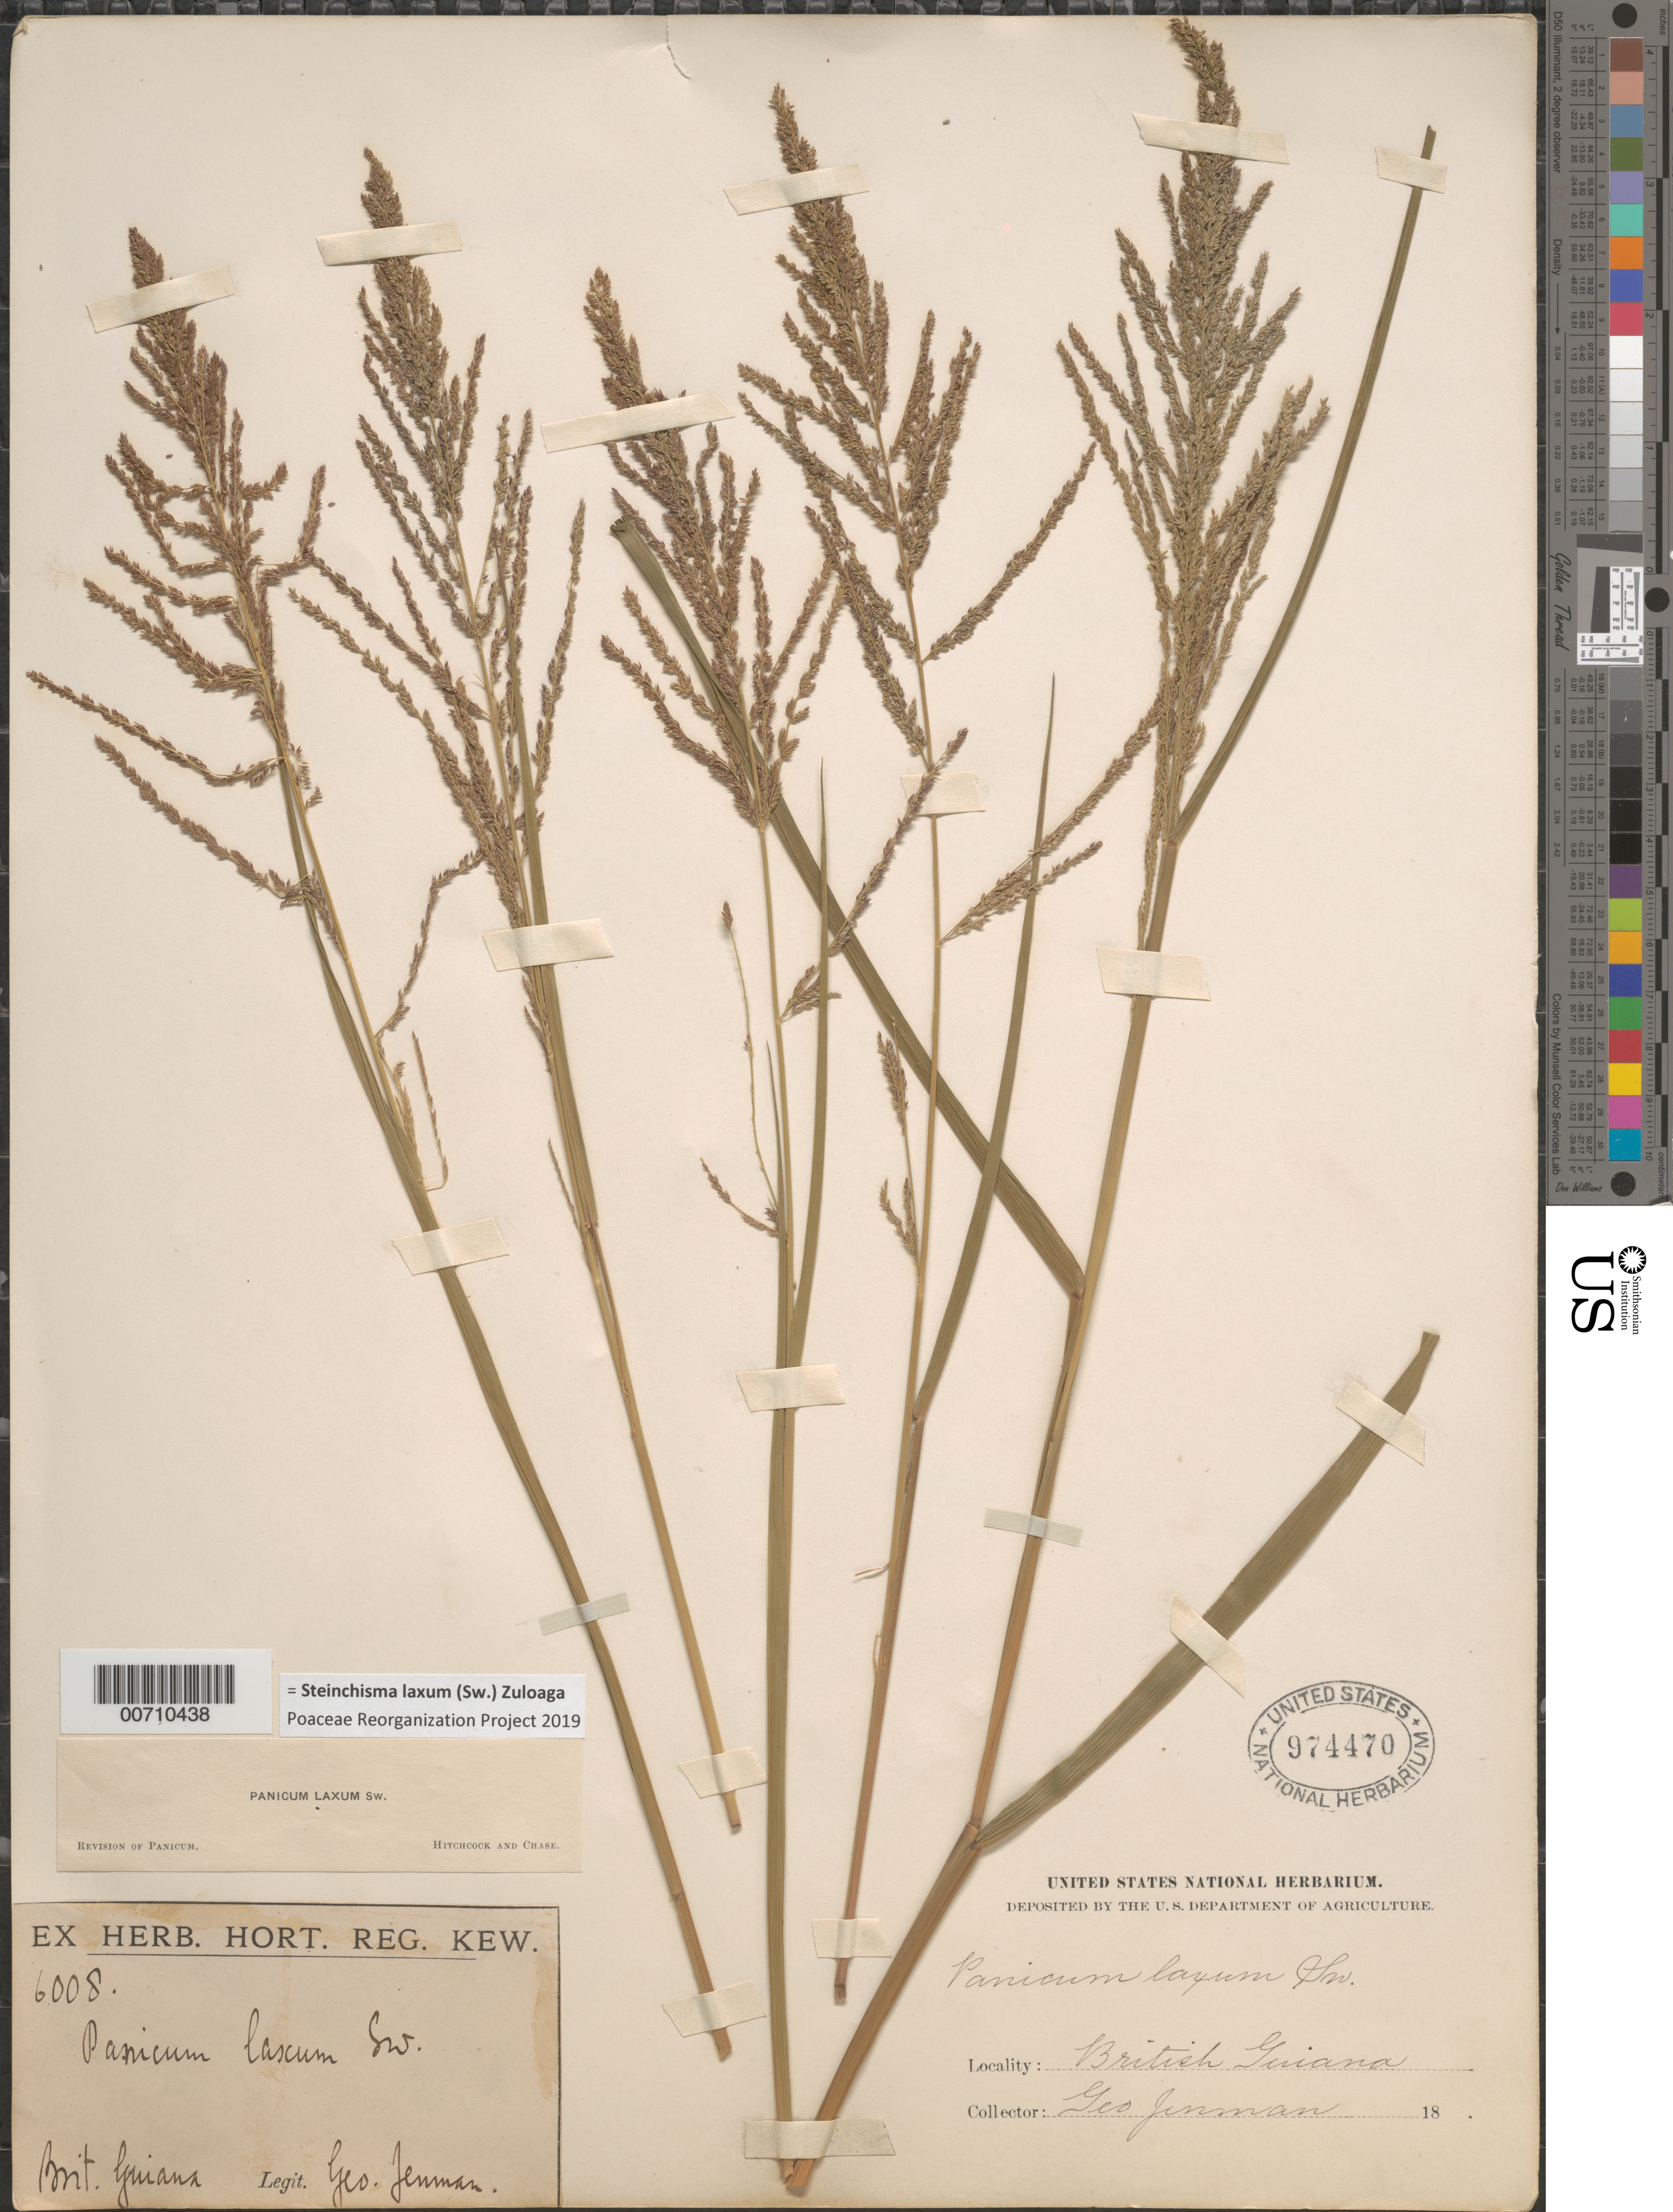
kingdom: Plantae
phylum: Tracheophyta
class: Liliopsida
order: Poales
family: Poaceae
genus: Panicum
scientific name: Panicum laxum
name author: Sw.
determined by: Hitchcock, A. S.; Chase, [M.] A.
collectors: G. S. Jenman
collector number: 6008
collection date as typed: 18??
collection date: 1800/1899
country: Guyana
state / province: Demerara-Mahaica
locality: Lama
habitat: Savanna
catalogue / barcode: US 974470